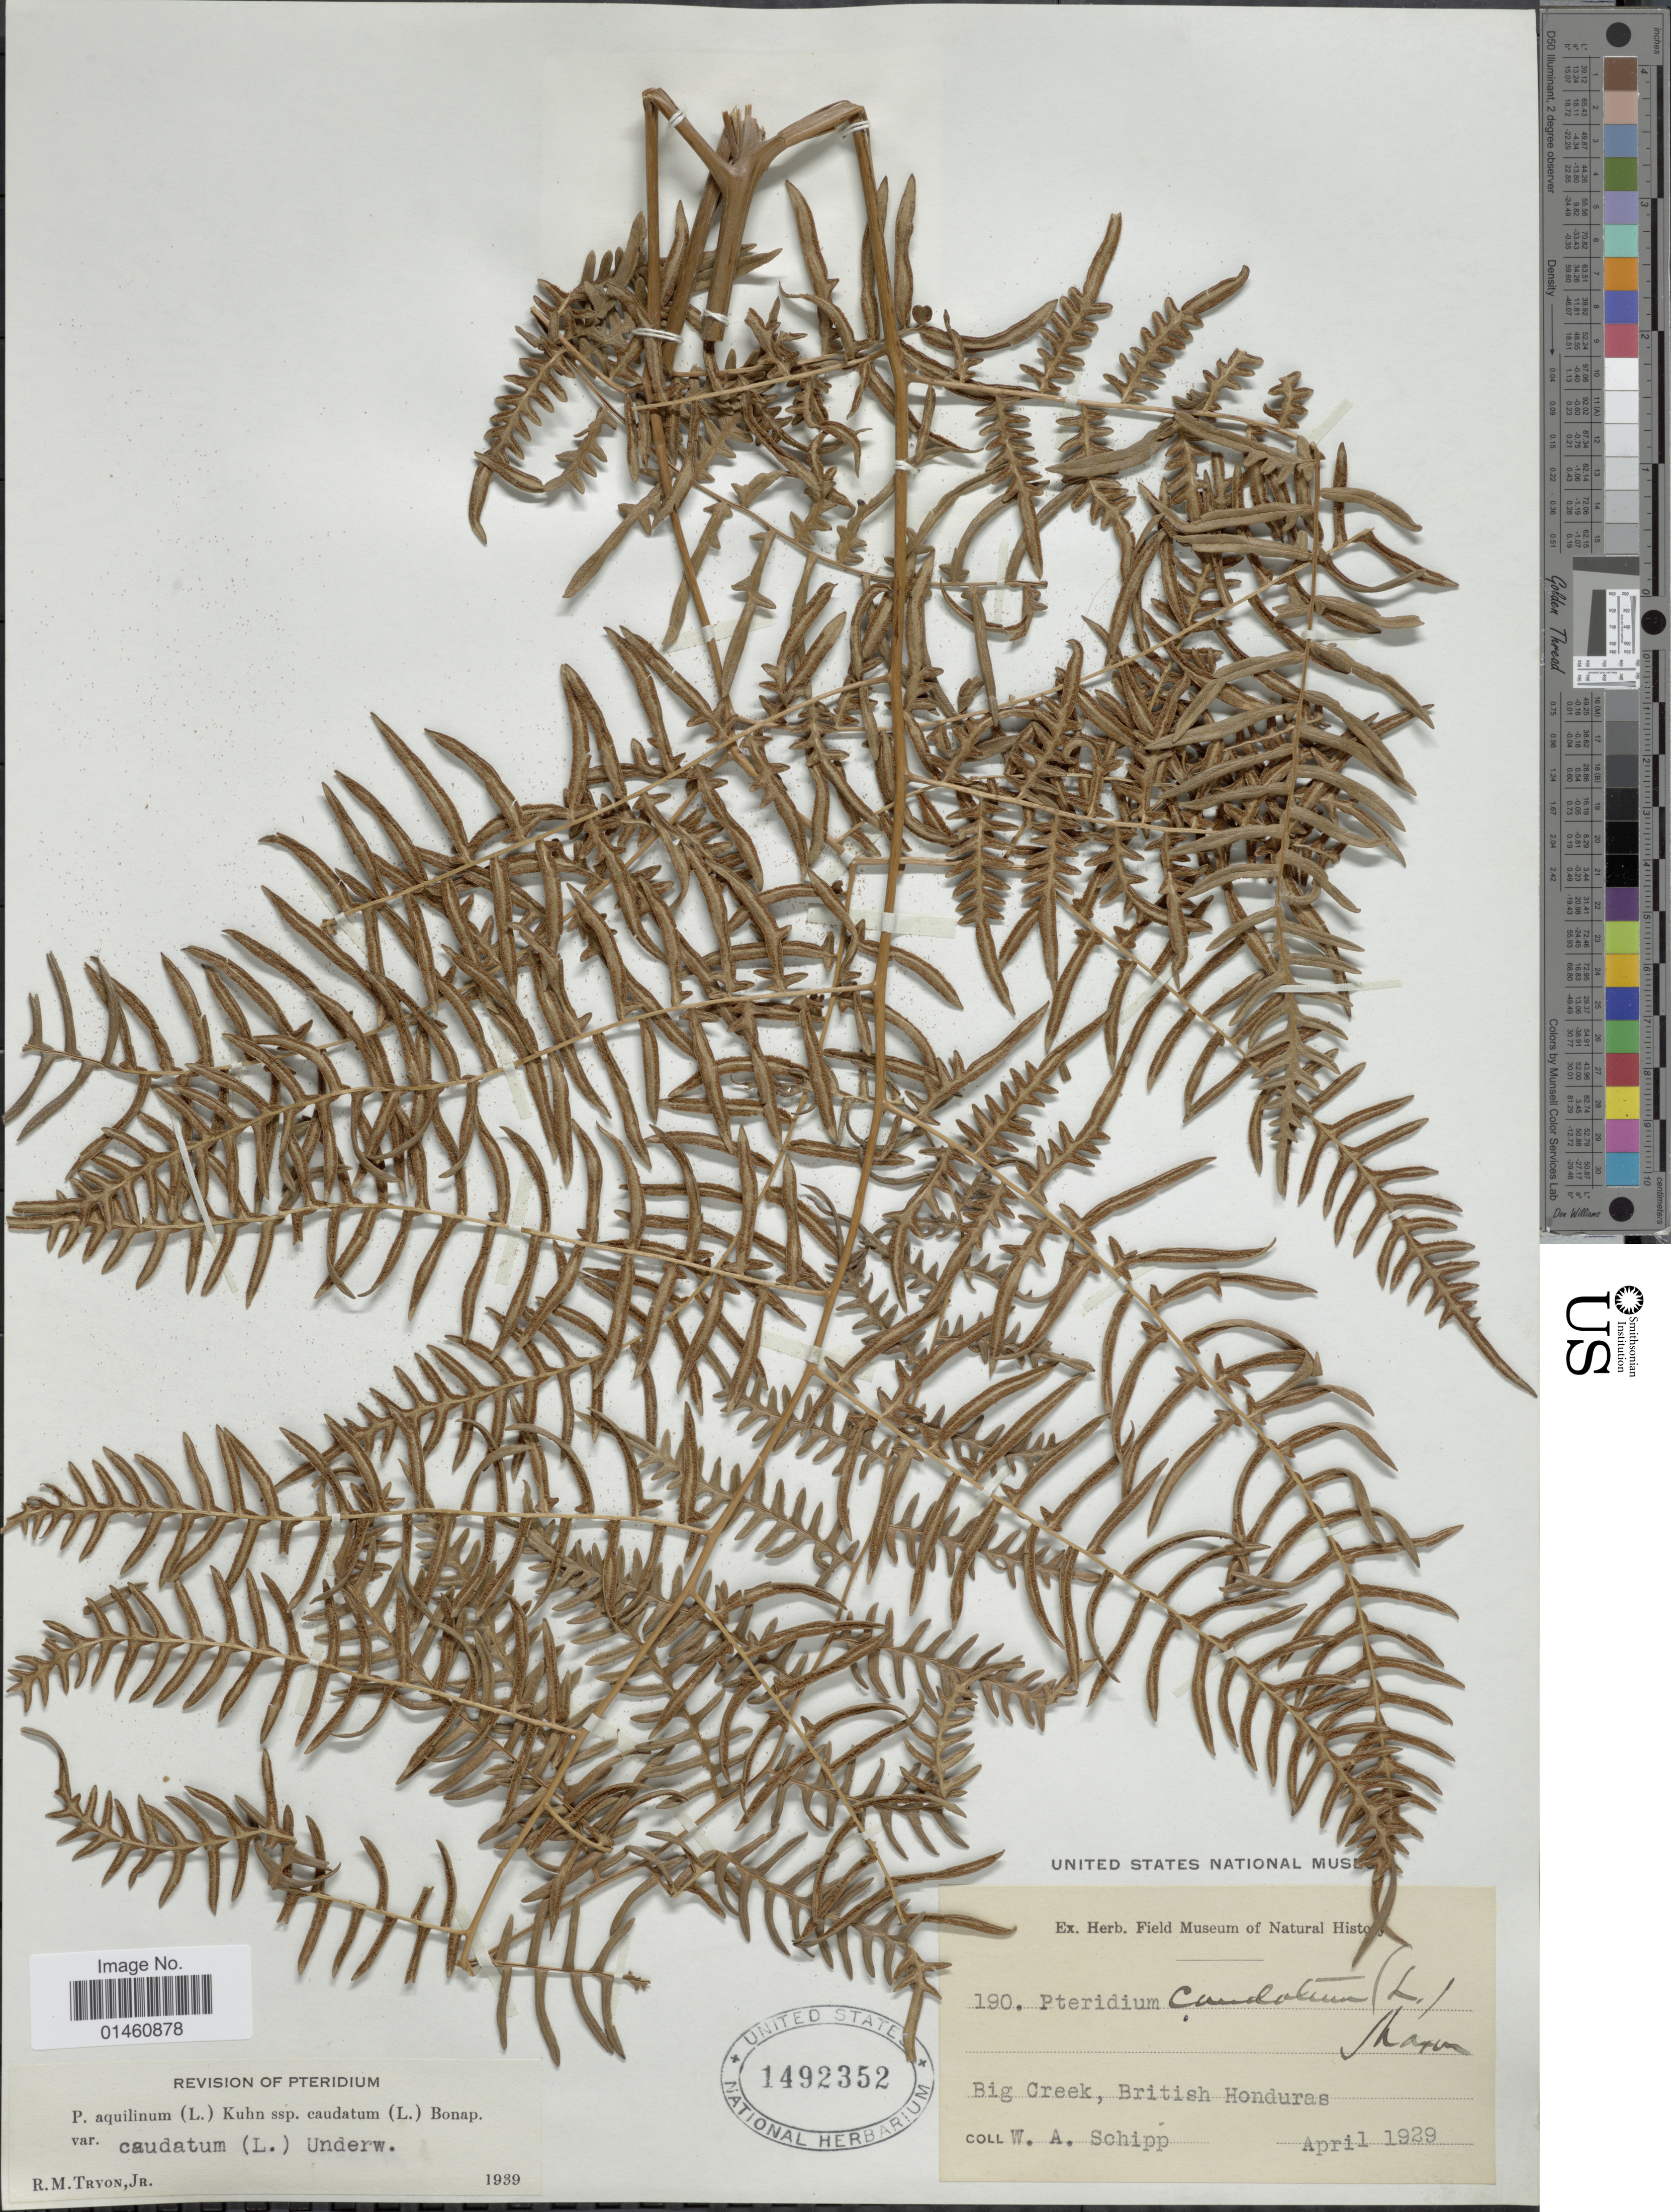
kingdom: Plantae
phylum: Tracheophyta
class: Polypodiopsida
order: Polypodiales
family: Dennstaedtiaceae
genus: Pteridium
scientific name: Pteridium caudatum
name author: (L.) Maxon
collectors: W. Schipp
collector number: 190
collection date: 1929-04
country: Belize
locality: British Honduras, Big Creek.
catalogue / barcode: US 1492352